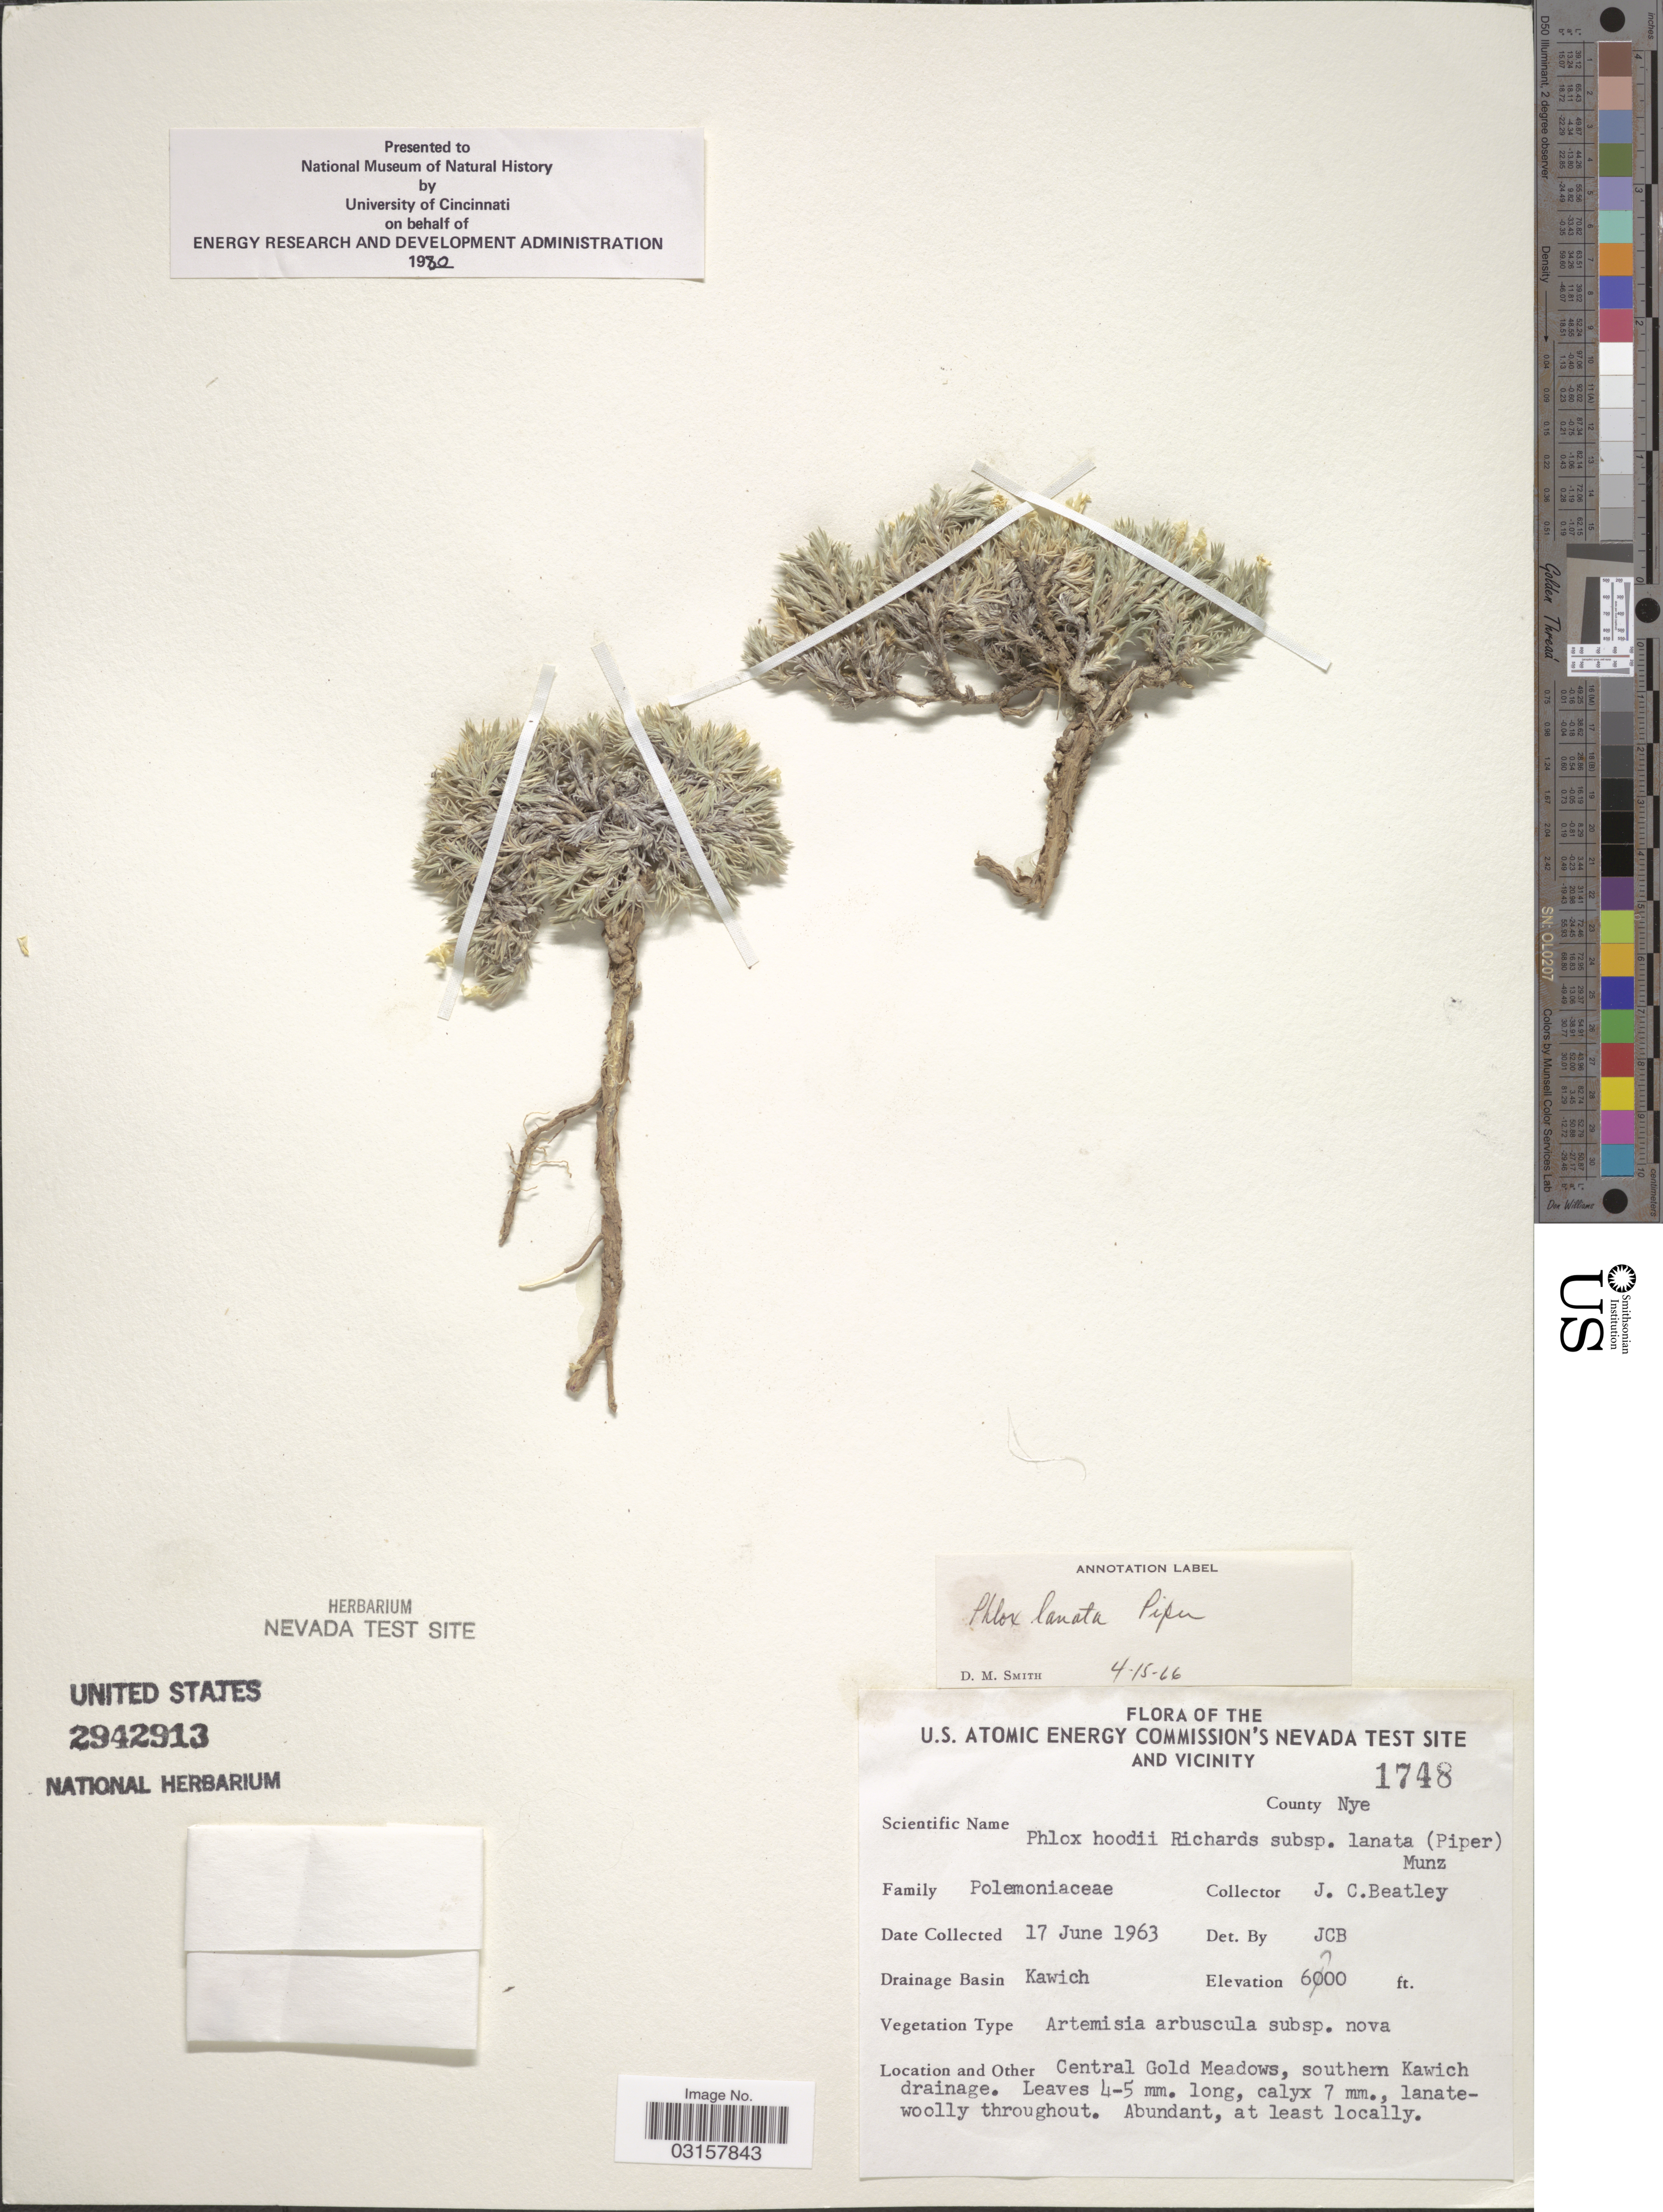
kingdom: Plantae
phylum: Tracheophyta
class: Magnoliopsida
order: Ericales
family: Polemoniaceae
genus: Phlox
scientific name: Phlox hoodii subsp. canescens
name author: (Torr. & A. Gray) Wherry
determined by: Mayfield, M. H.; Ferguson, C. J.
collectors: J. C. Beatley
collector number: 1748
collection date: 1963-06-17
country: United States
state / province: Nevada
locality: The U.S. Atomic Energy Commision's Nevada Test Site and Vicinity. County Nye. Drainage Basin Kawich. Central Gold Meadows, southern Kawich drainage.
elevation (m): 1859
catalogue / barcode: US 2942913